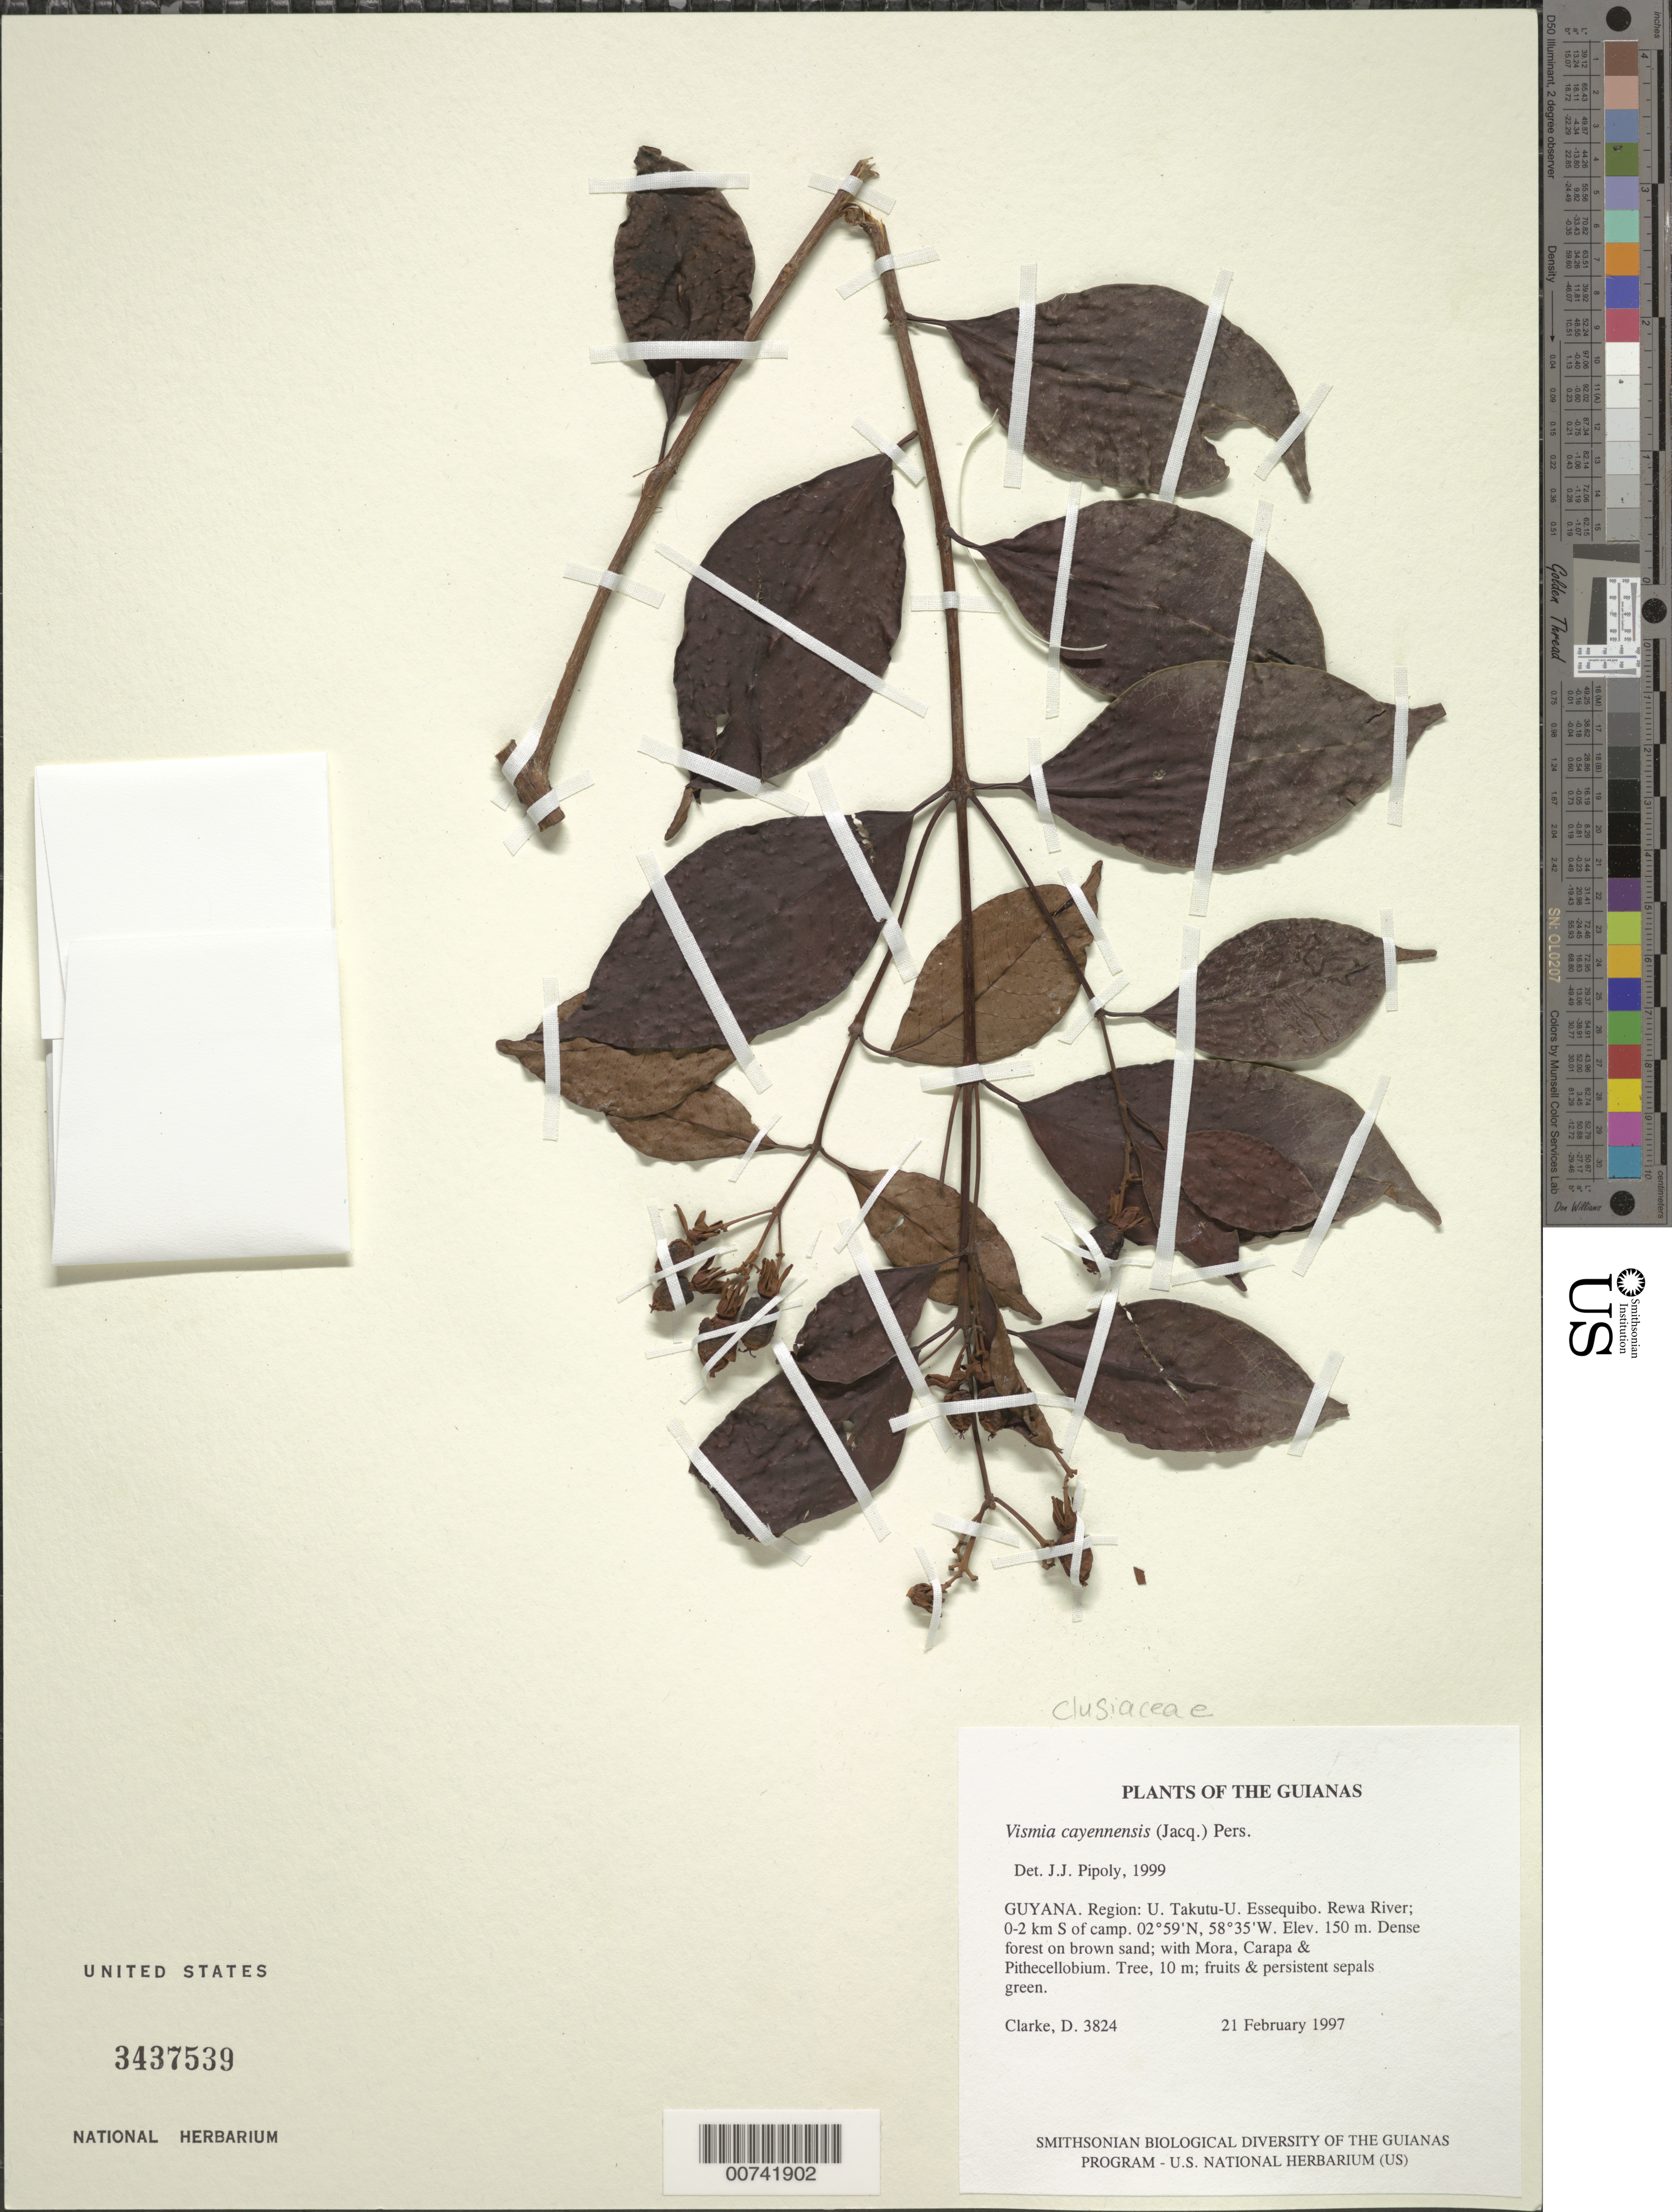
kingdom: Plantae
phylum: Tracheophyta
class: Magnoliopsida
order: Malpighiales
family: Hypericaceae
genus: Vismia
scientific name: Vismia cayennensis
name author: (Jacq.) Pers.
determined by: Pipoly, J. J., III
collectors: H. D. Clarke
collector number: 3824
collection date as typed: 21 February 1997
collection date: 1997-02-21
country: Guyana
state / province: U. Takutu-U. Essequibo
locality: Rewa River; 0-2 km S of camp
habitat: Dense forest on brown sand; with Mora, Carapa & Pithecellobium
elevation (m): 150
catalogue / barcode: US 3437539